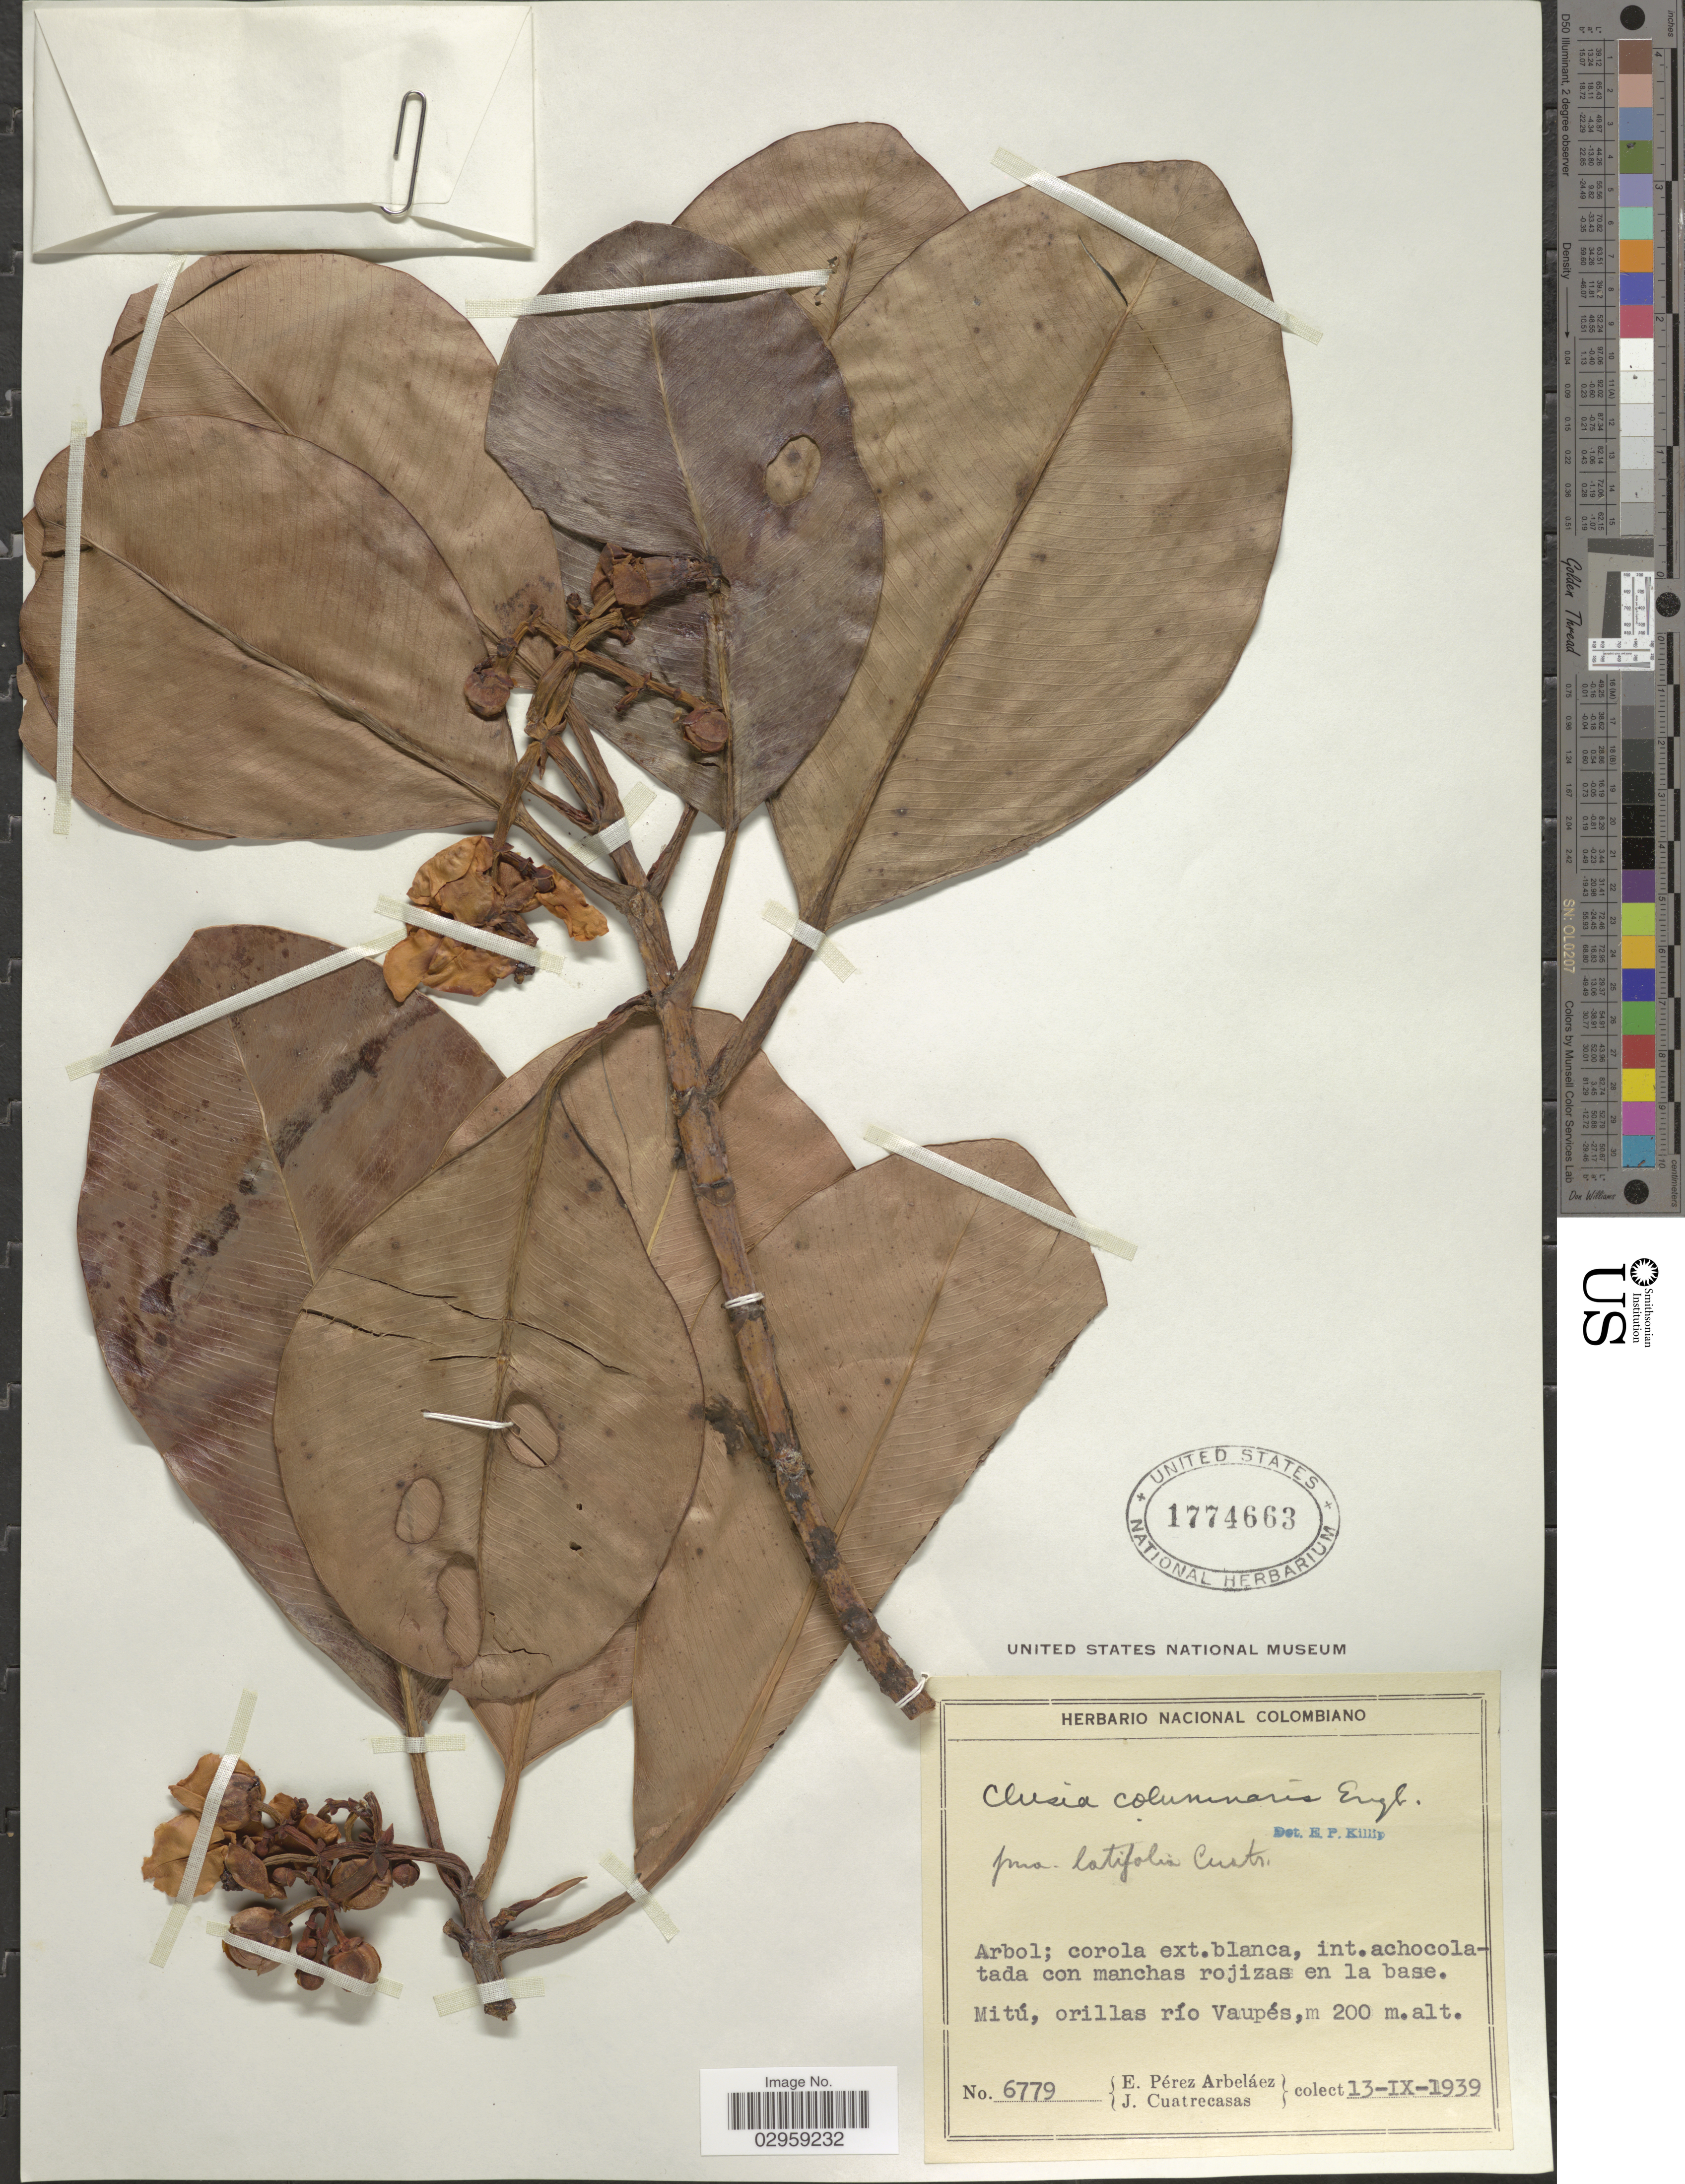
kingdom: Plantae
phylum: Tracheophyta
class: Magnoliopsida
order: Malpighiales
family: Clusiaceae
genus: Clusia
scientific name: Clusia columnaris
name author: Engl.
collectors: E. Pérez Arbeláez & J. Cuatrecasas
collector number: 6779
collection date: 1939-09-13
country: Colombia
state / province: Vaupés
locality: Mitú, orillas río Vaupés.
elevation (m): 200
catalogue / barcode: US 1774663